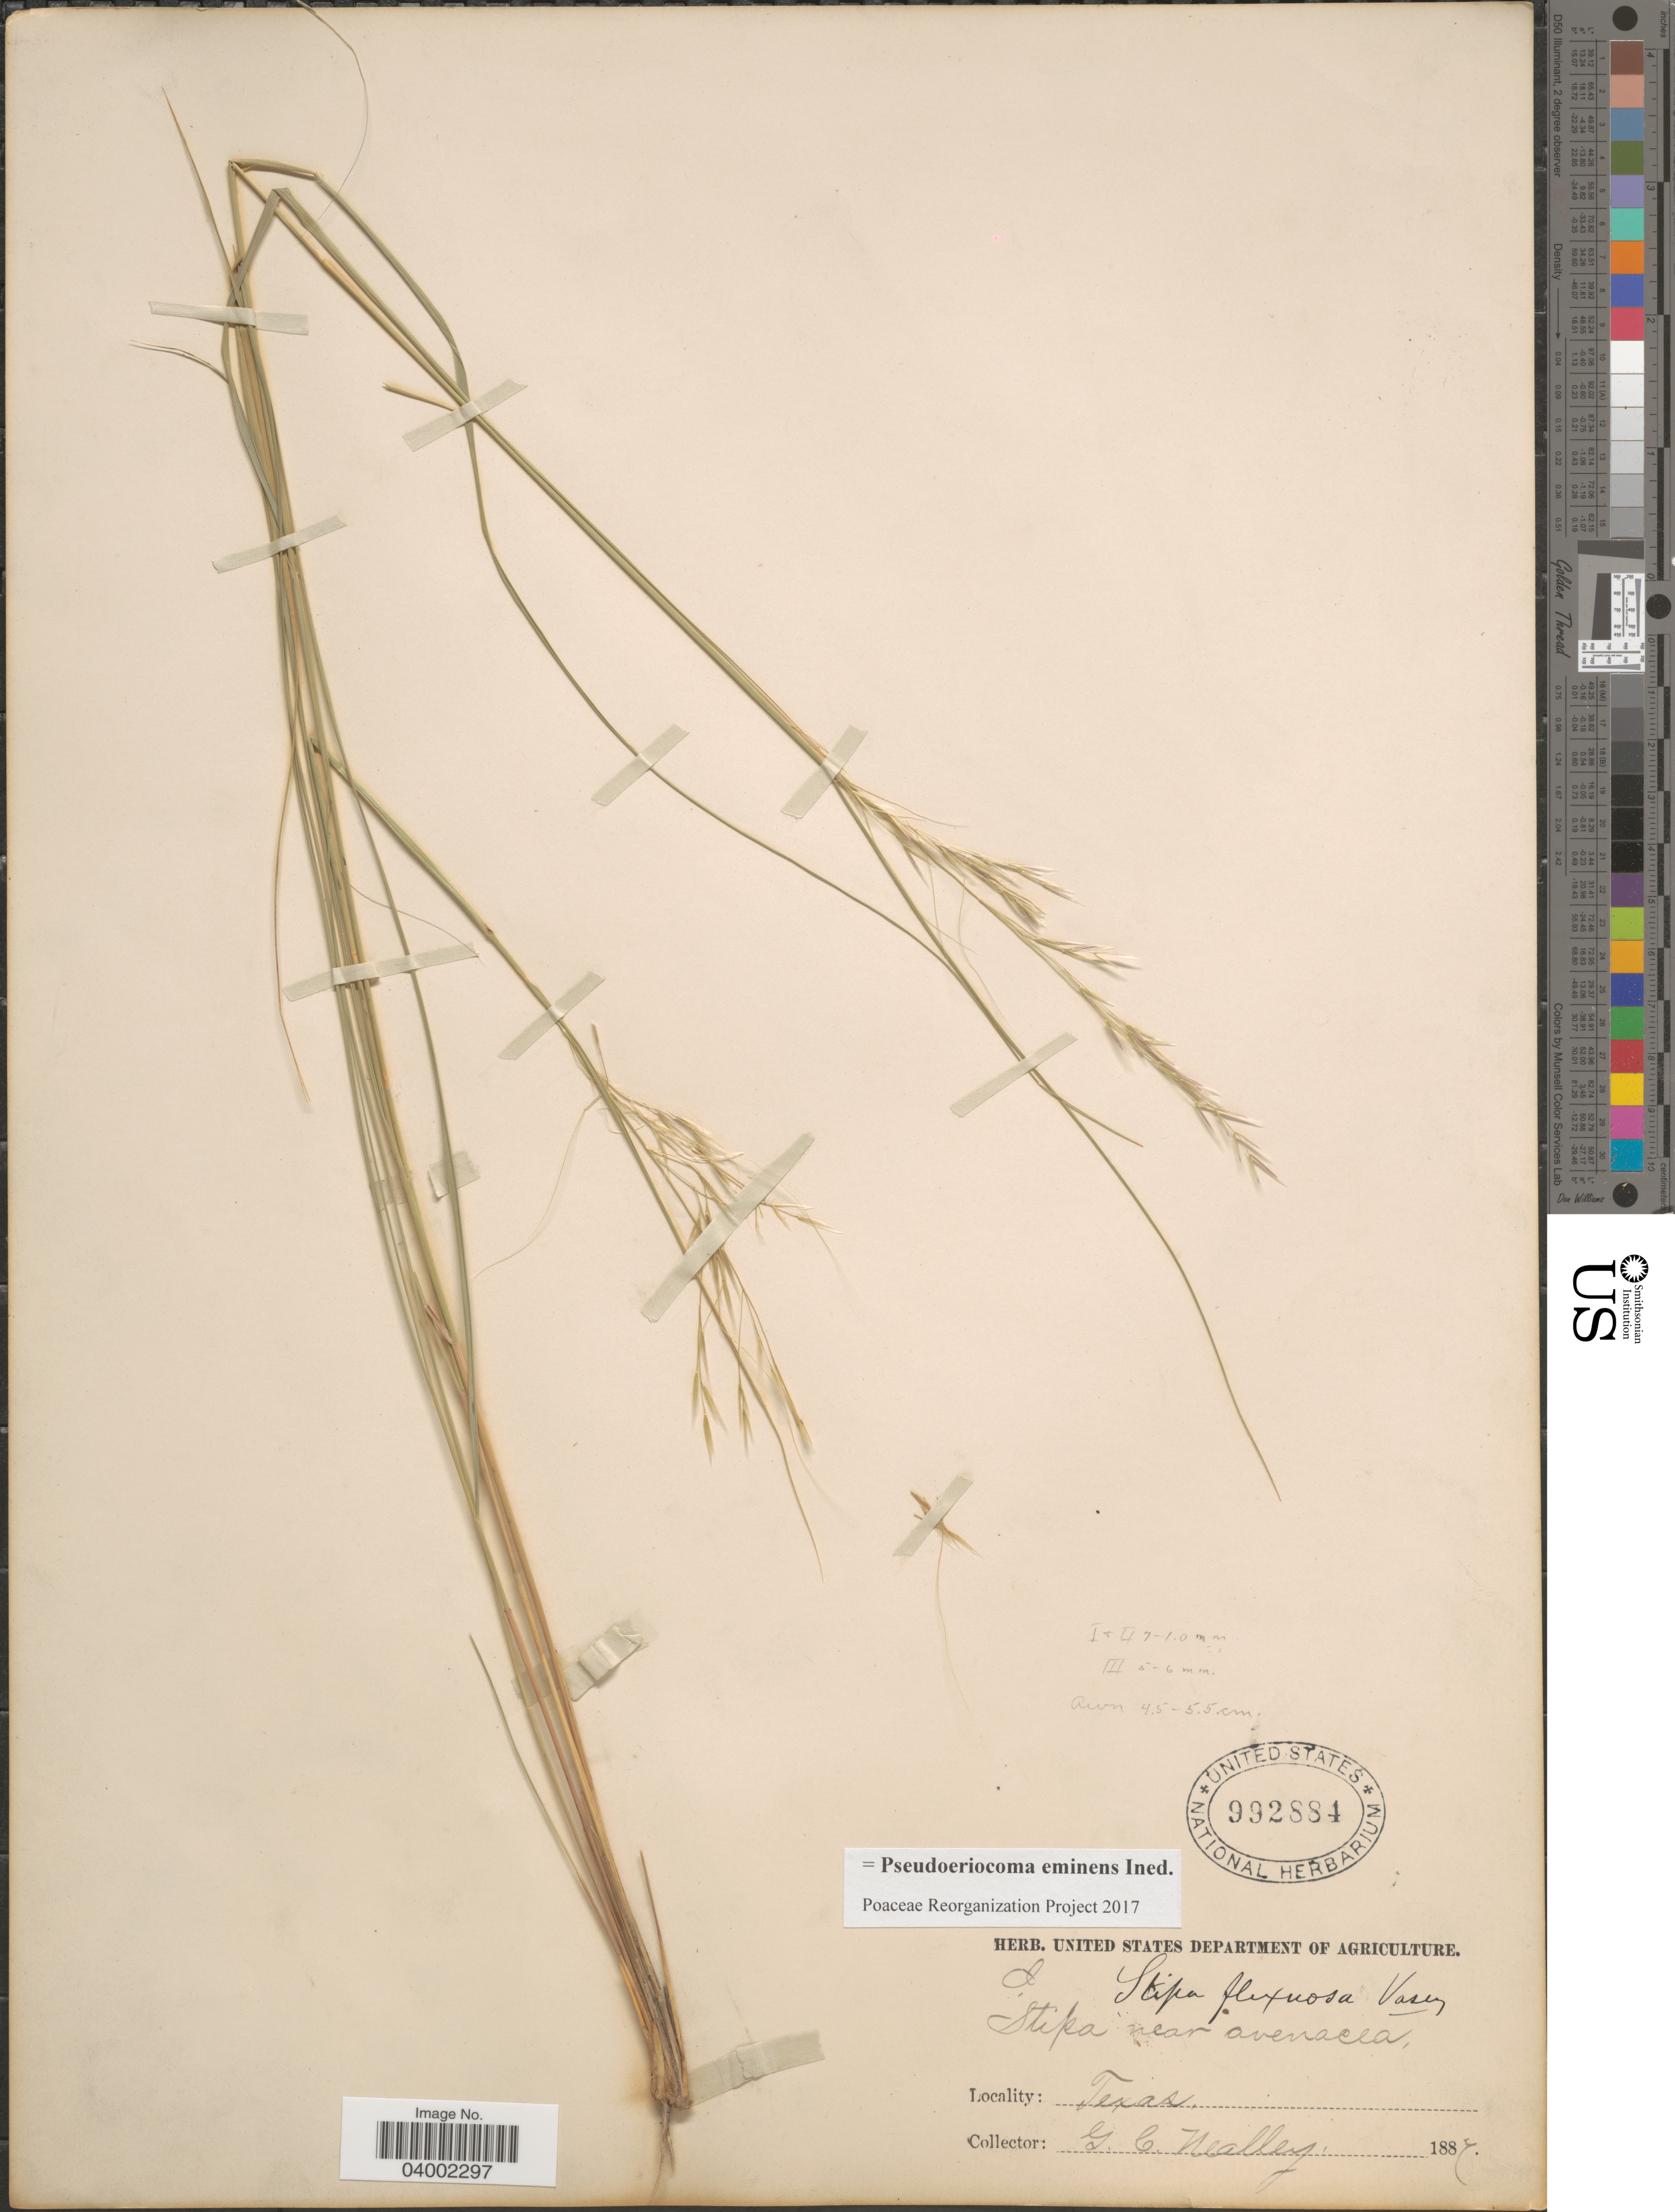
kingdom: Plantae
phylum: Tracheophyta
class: Liliopsida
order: Poales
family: Poaceae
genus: Pseudoeriocoma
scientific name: Pseudoeriocoma eminens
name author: (Cav.) Romasch.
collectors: G. C. Nealley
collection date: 1887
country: United States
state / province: Texas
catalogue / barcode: US 992884